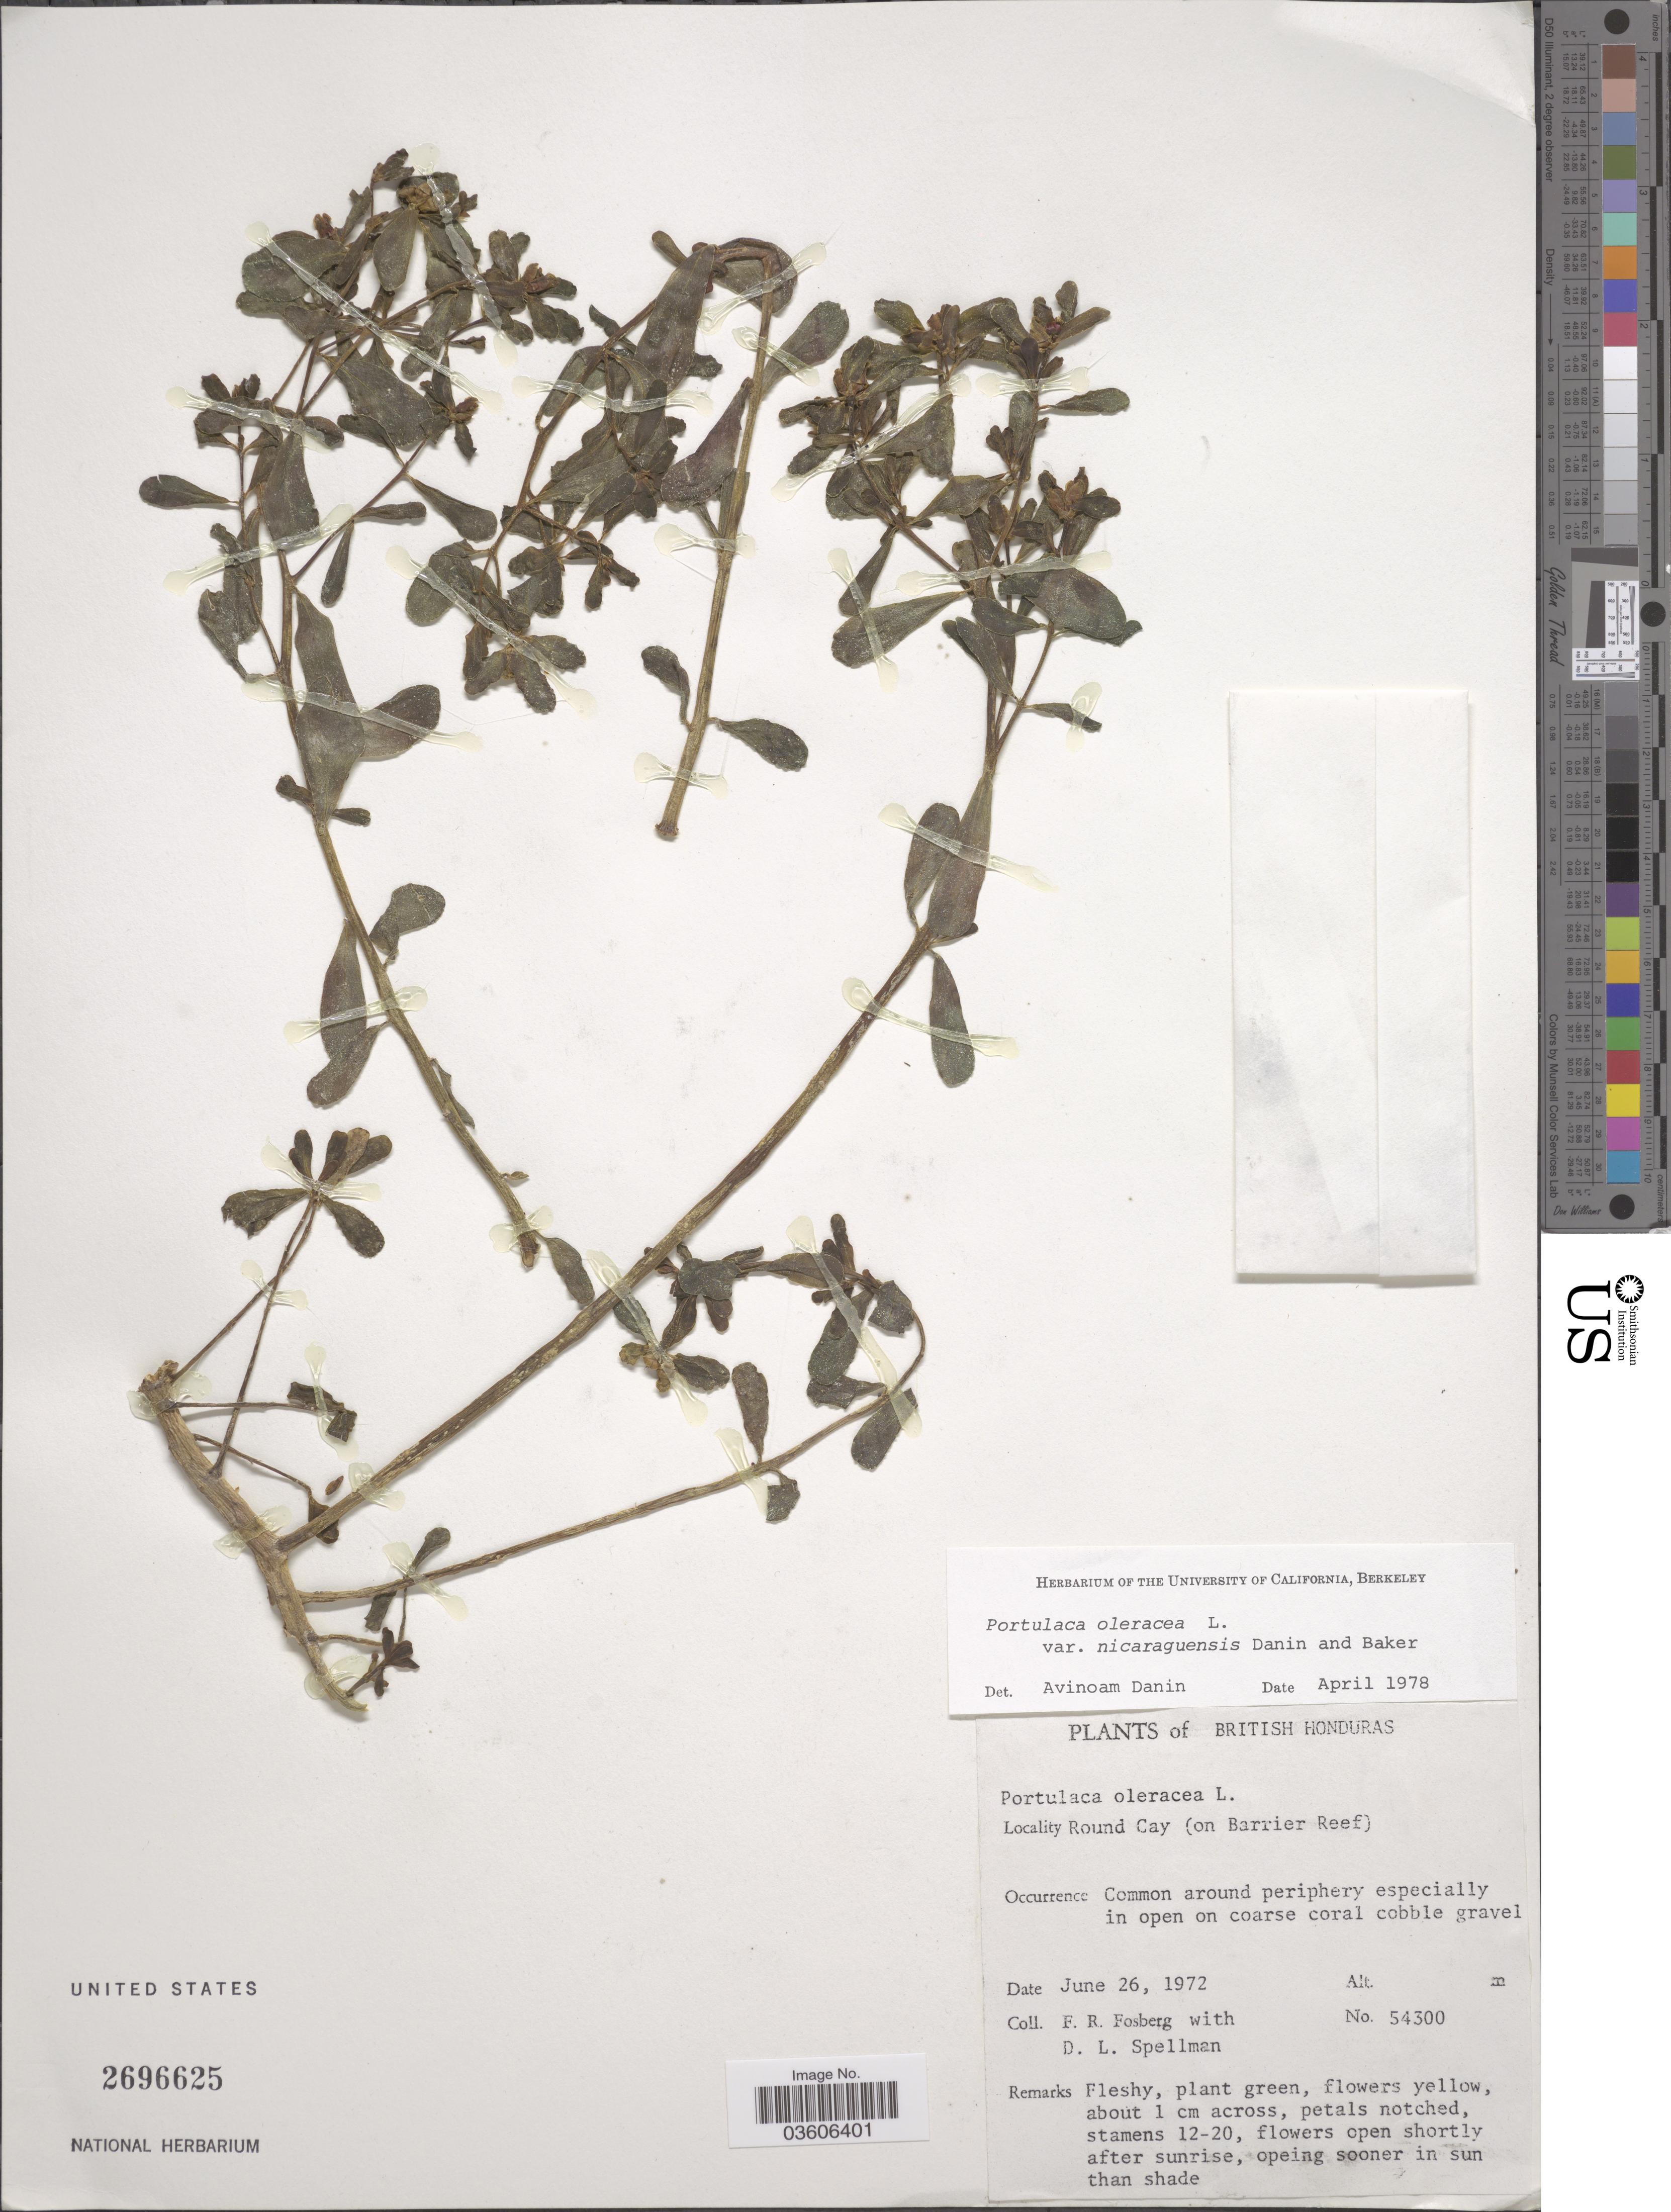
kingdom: Plantae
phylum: Tracheophyta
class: Magnoliopsida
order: Caryophyllales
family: Portulacaceae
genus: Portulaca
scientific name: Portulaca oleracea var. nicaraguensis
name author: Danin & H.G. Baker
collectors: F. R. Fosberg & D. L. Spellman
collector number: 54300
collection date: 1972-06-26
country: Belize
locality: British Honduras. Round Cay (on Barrier Reef).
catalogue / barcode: US 2696625